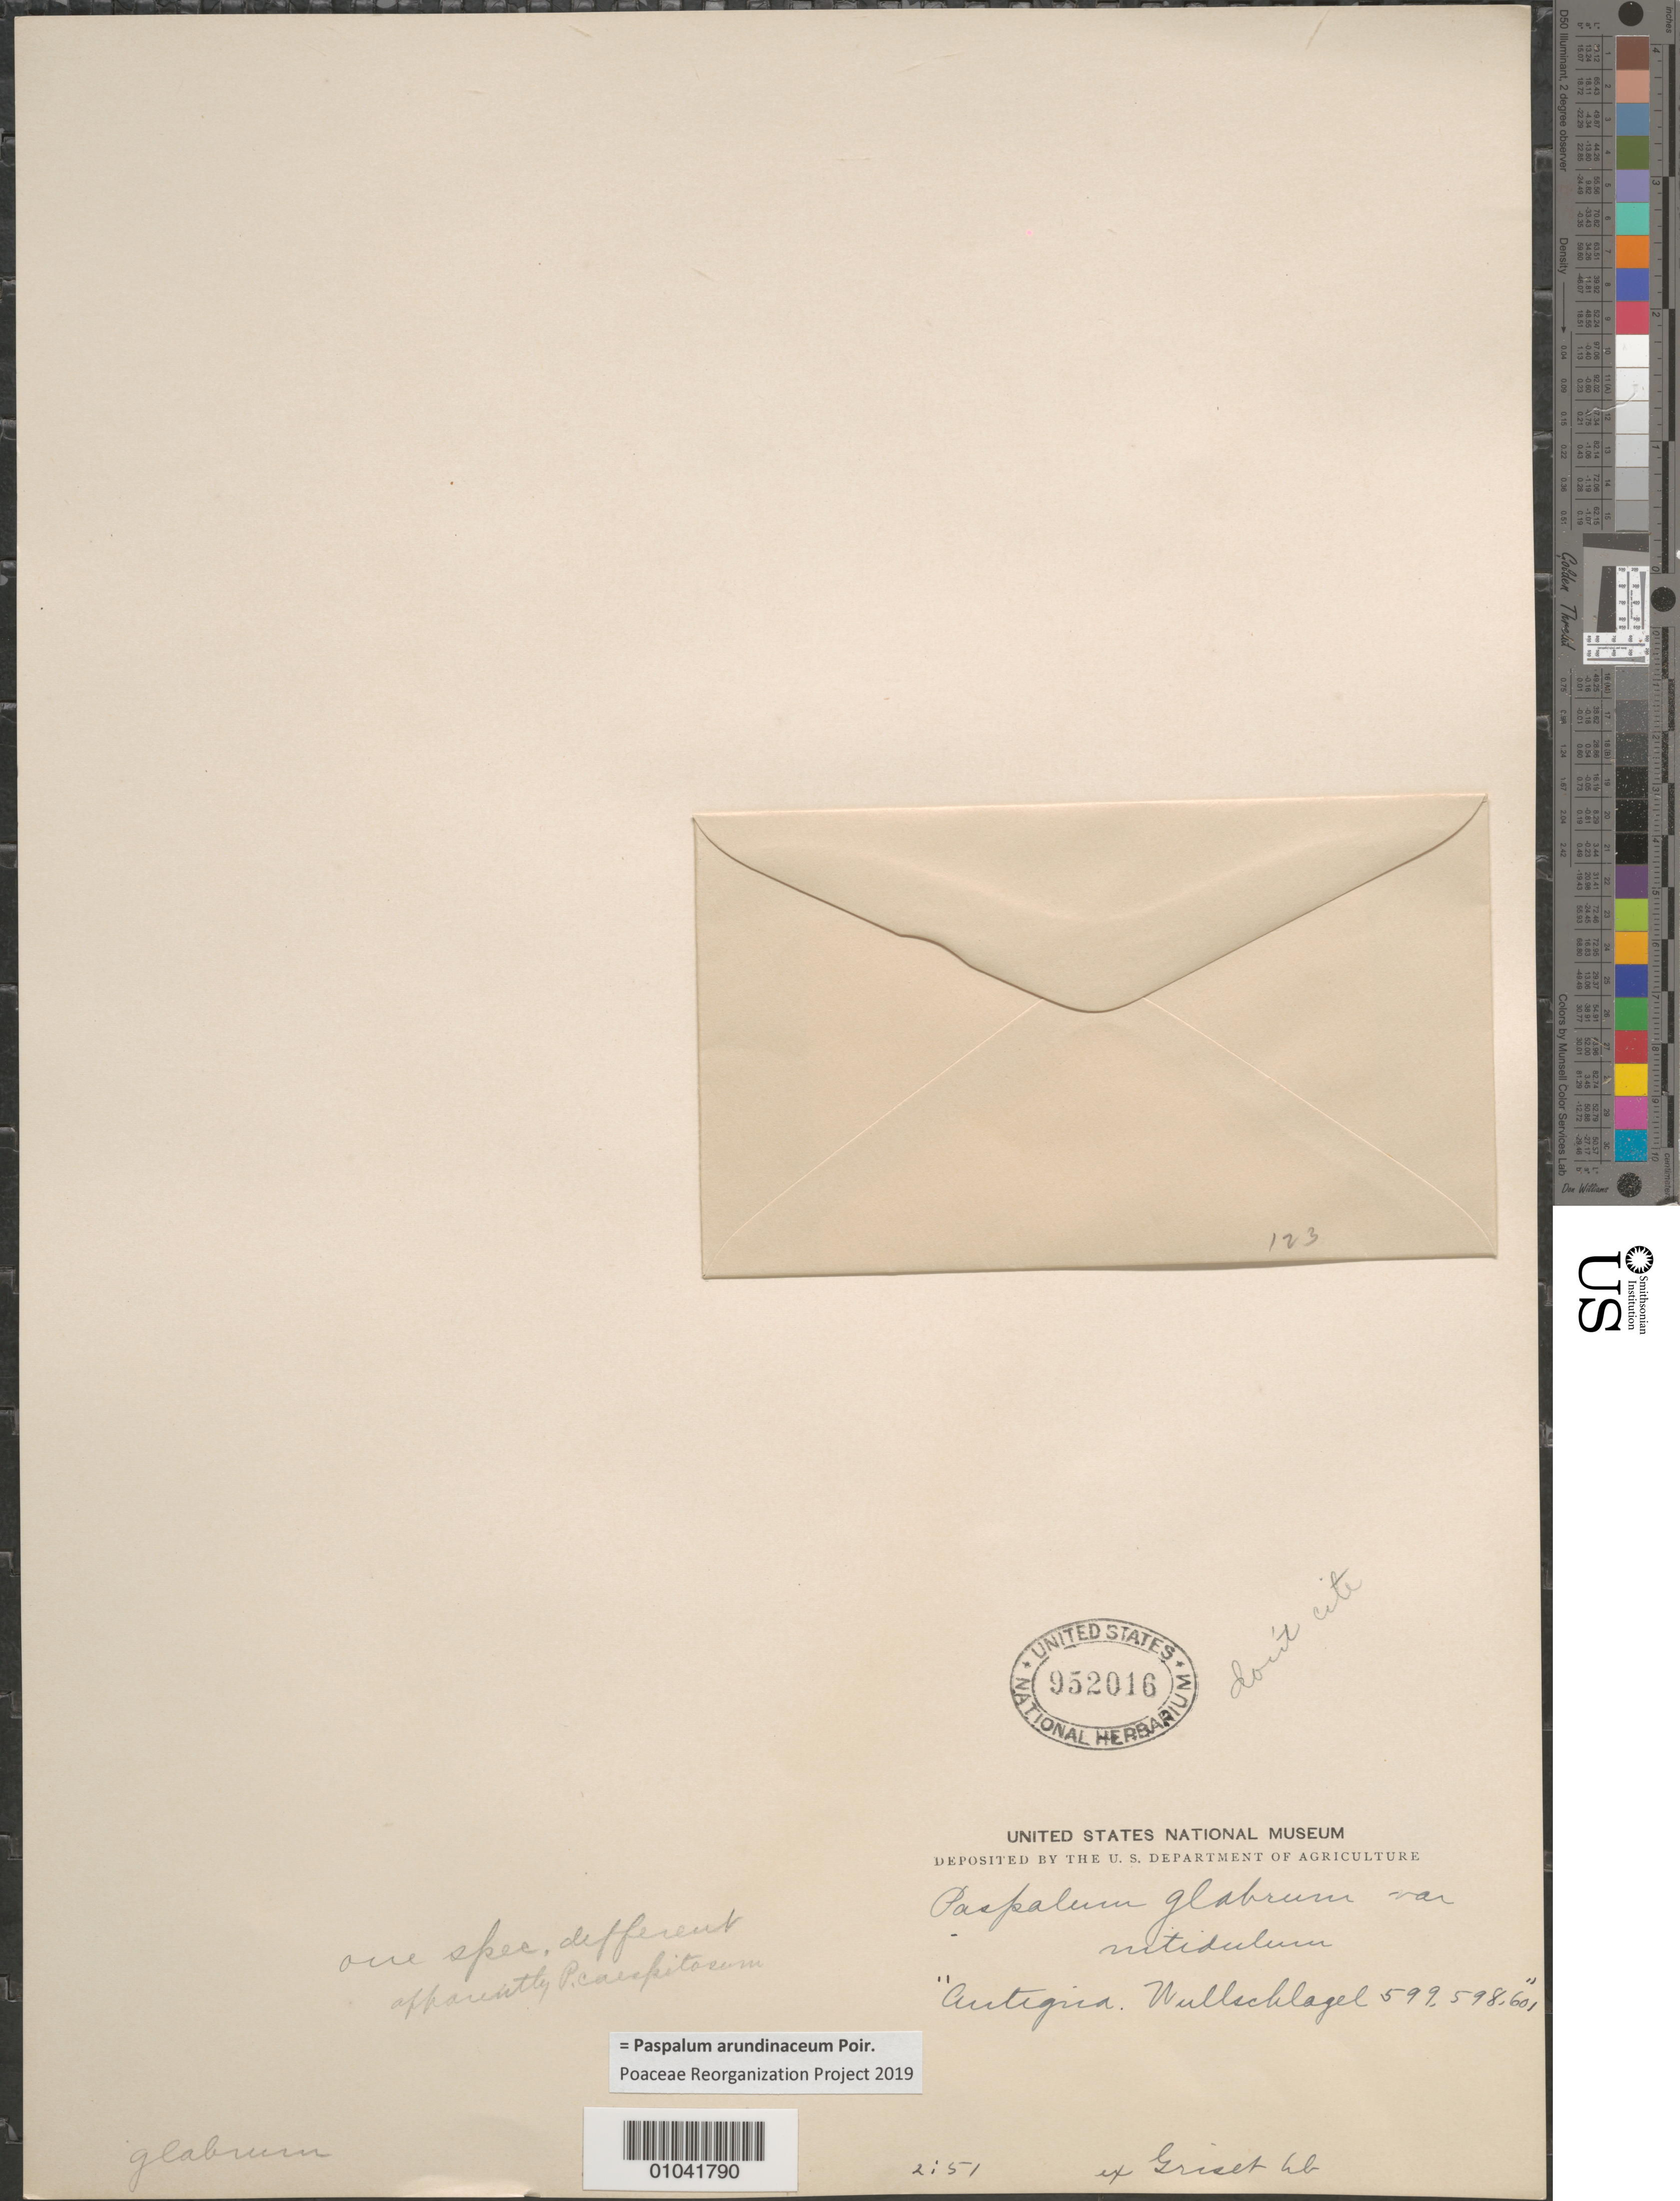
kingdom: Plantae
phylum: Tracheophyta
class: Liliopsida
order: Poales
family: Poaceae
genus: Paspalum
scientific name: Paspalum secans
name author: Hitchc. & Chase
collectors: H. R. Wullschlaegel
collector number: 598, 599, 601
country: Antigua and Barbuda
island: Antigua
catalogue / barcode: US 952016